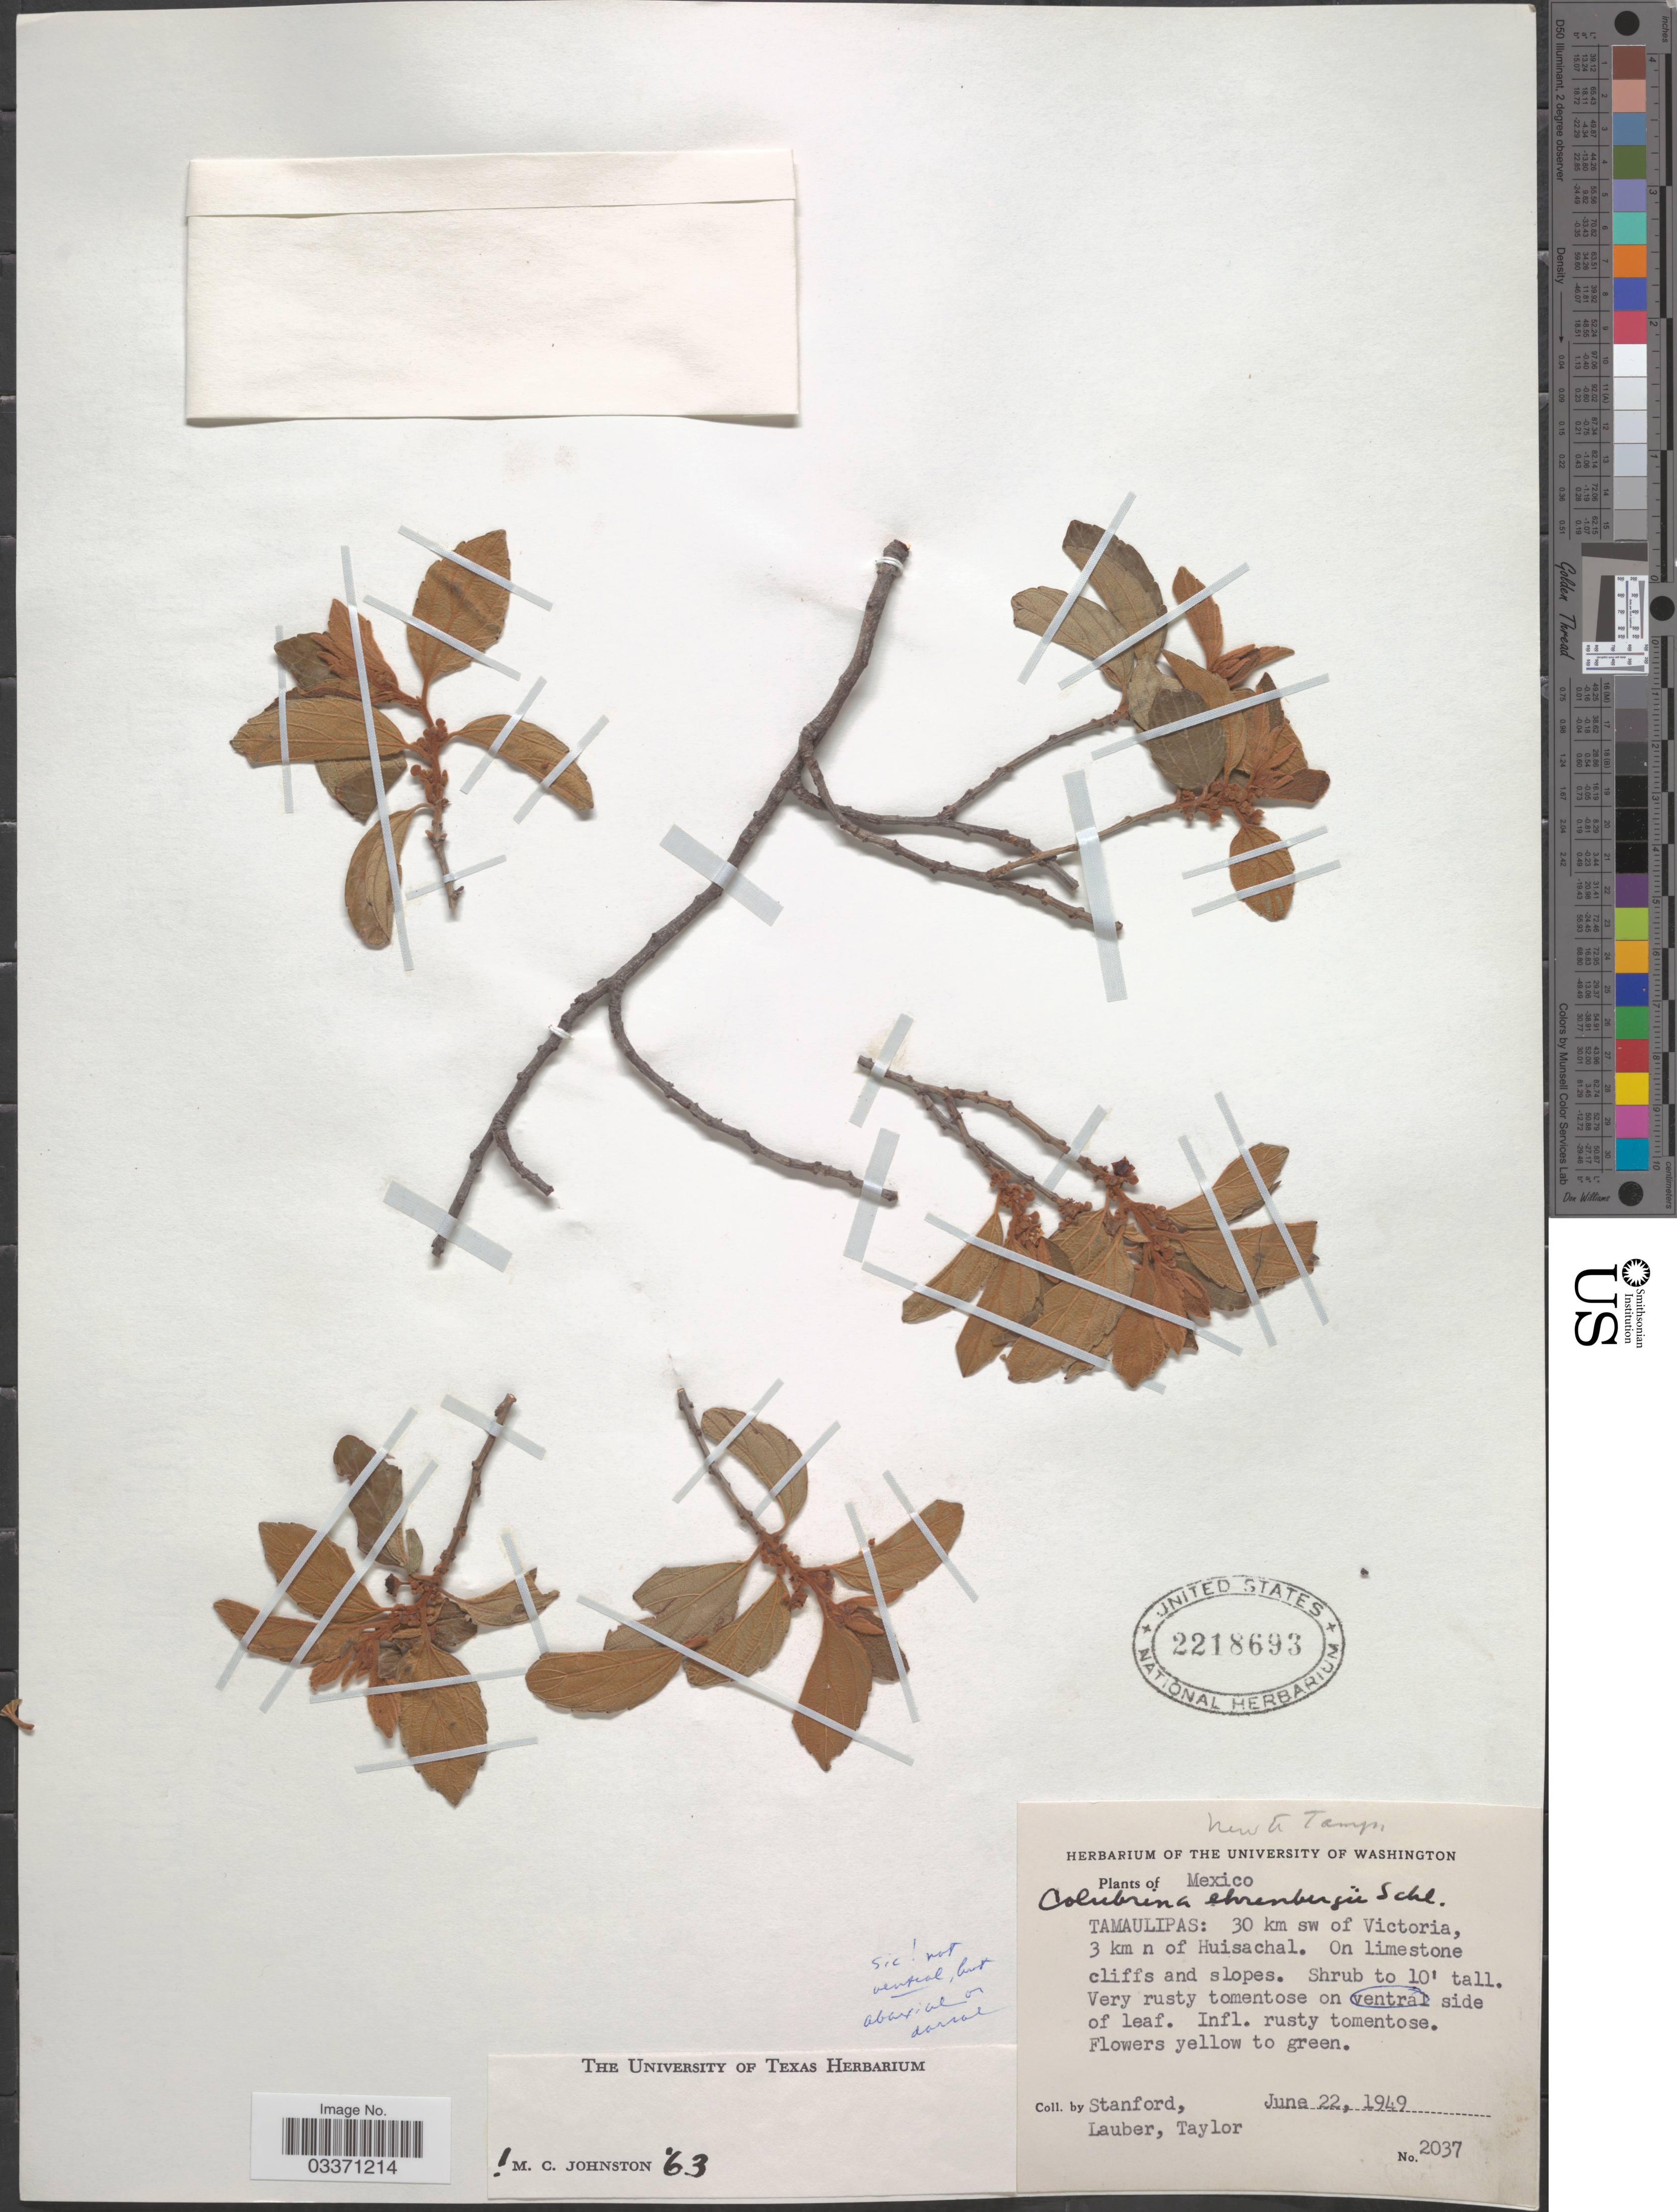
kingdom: Plantae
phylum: Tracheophyta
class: Magnoliopsida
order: Rosales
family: Rhamnaceae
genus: Colubrina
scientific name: Colubrina ehrenbergii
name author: Schltdl.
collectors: -. Stanford, -. Lauber & -. Taylor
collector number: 2037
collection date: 1949-06-22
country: Mexico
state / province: Tamaulipas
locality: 30 km sw of Victoria, 3 km n of Huisachal.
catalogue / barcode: US 2218693